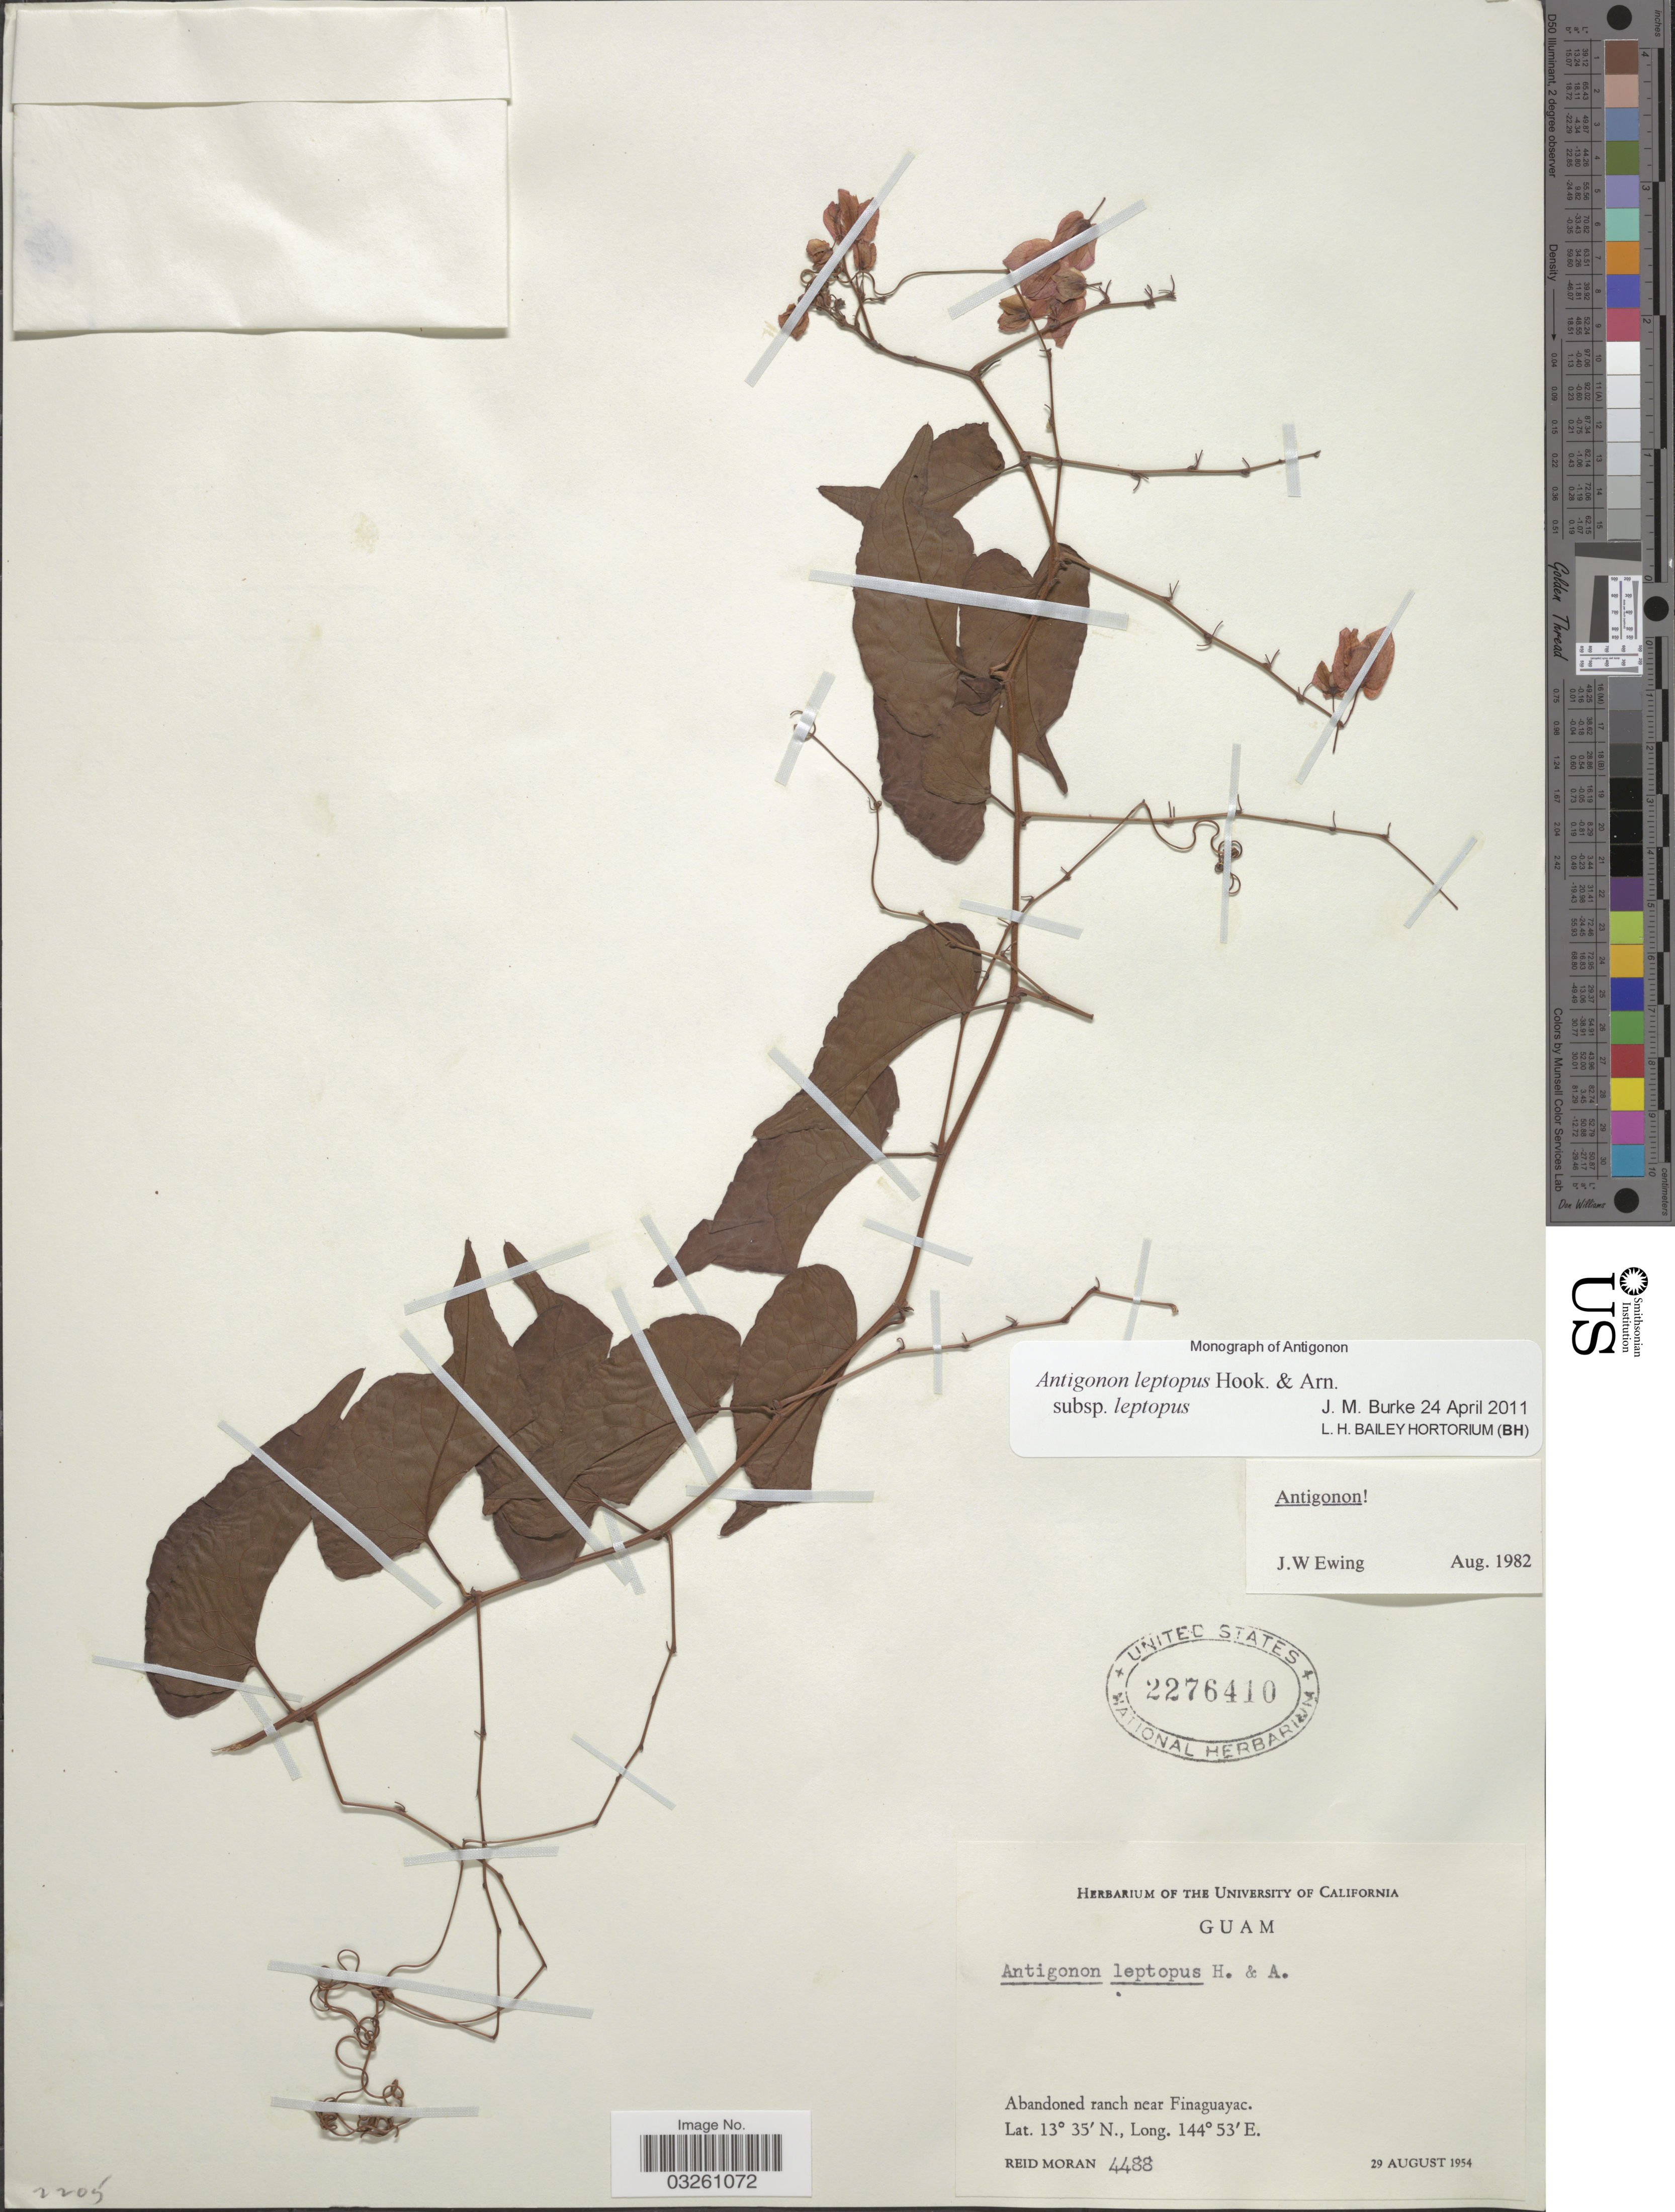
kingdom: Plantae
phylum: Tracheophyta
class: Magnoliopsida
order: Caryophyllales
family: Polygonaceae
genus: Antigonon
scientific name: Antigonon leptopus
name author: Hook. & Arn.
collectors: R. V. Moran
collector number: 4488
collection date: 1954-08-29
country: Guam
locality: Abandoned ranch near Finaguayac.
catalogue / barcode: US 2276410